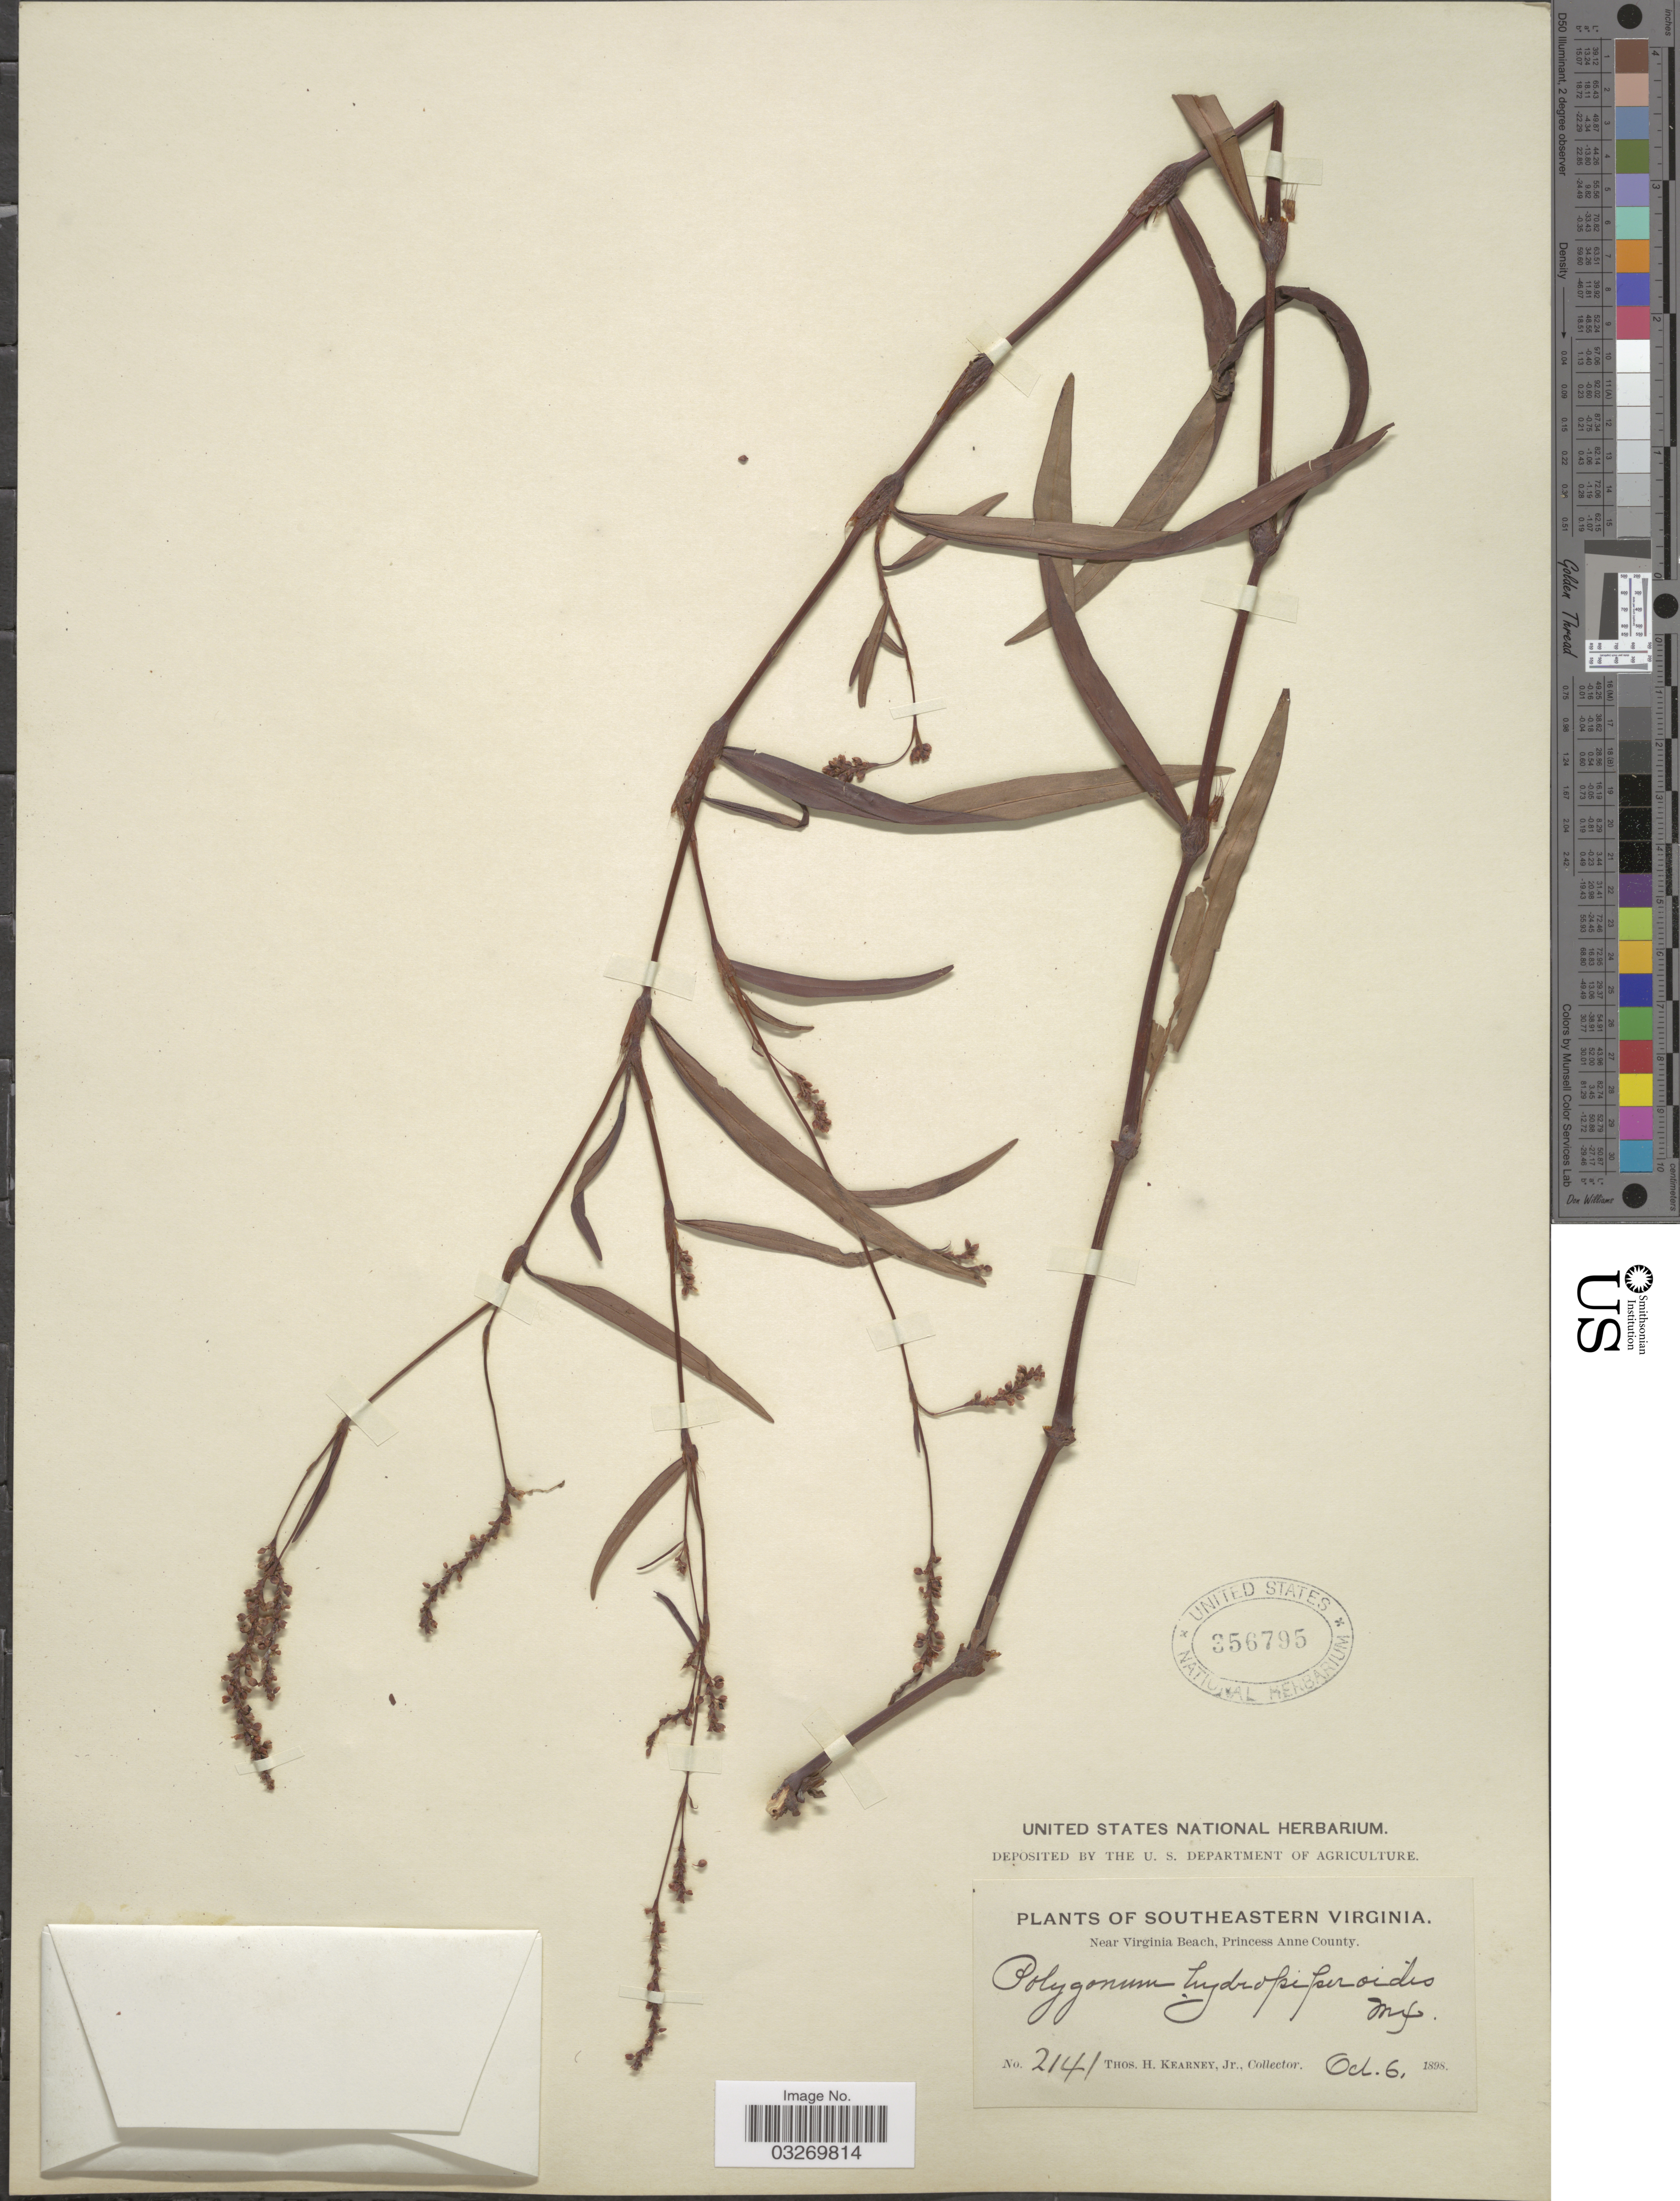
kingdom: Plantae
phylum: Tracheophyta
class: Magnoliopsida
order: Caryophyllales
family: Polygonaceae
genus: Persicaria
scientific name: Persicaria hydropiperoides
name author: (Michx.) Small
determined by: Atha, D. E.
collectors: T. H. Kearney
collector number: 2141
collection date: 1898-10-06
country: United States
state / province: Virginia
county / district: City of Virginia Beach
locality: Southeastern Virginia. Near Virginia Beach, Princess Anne (=historic county name) County.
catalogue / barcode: US 356795